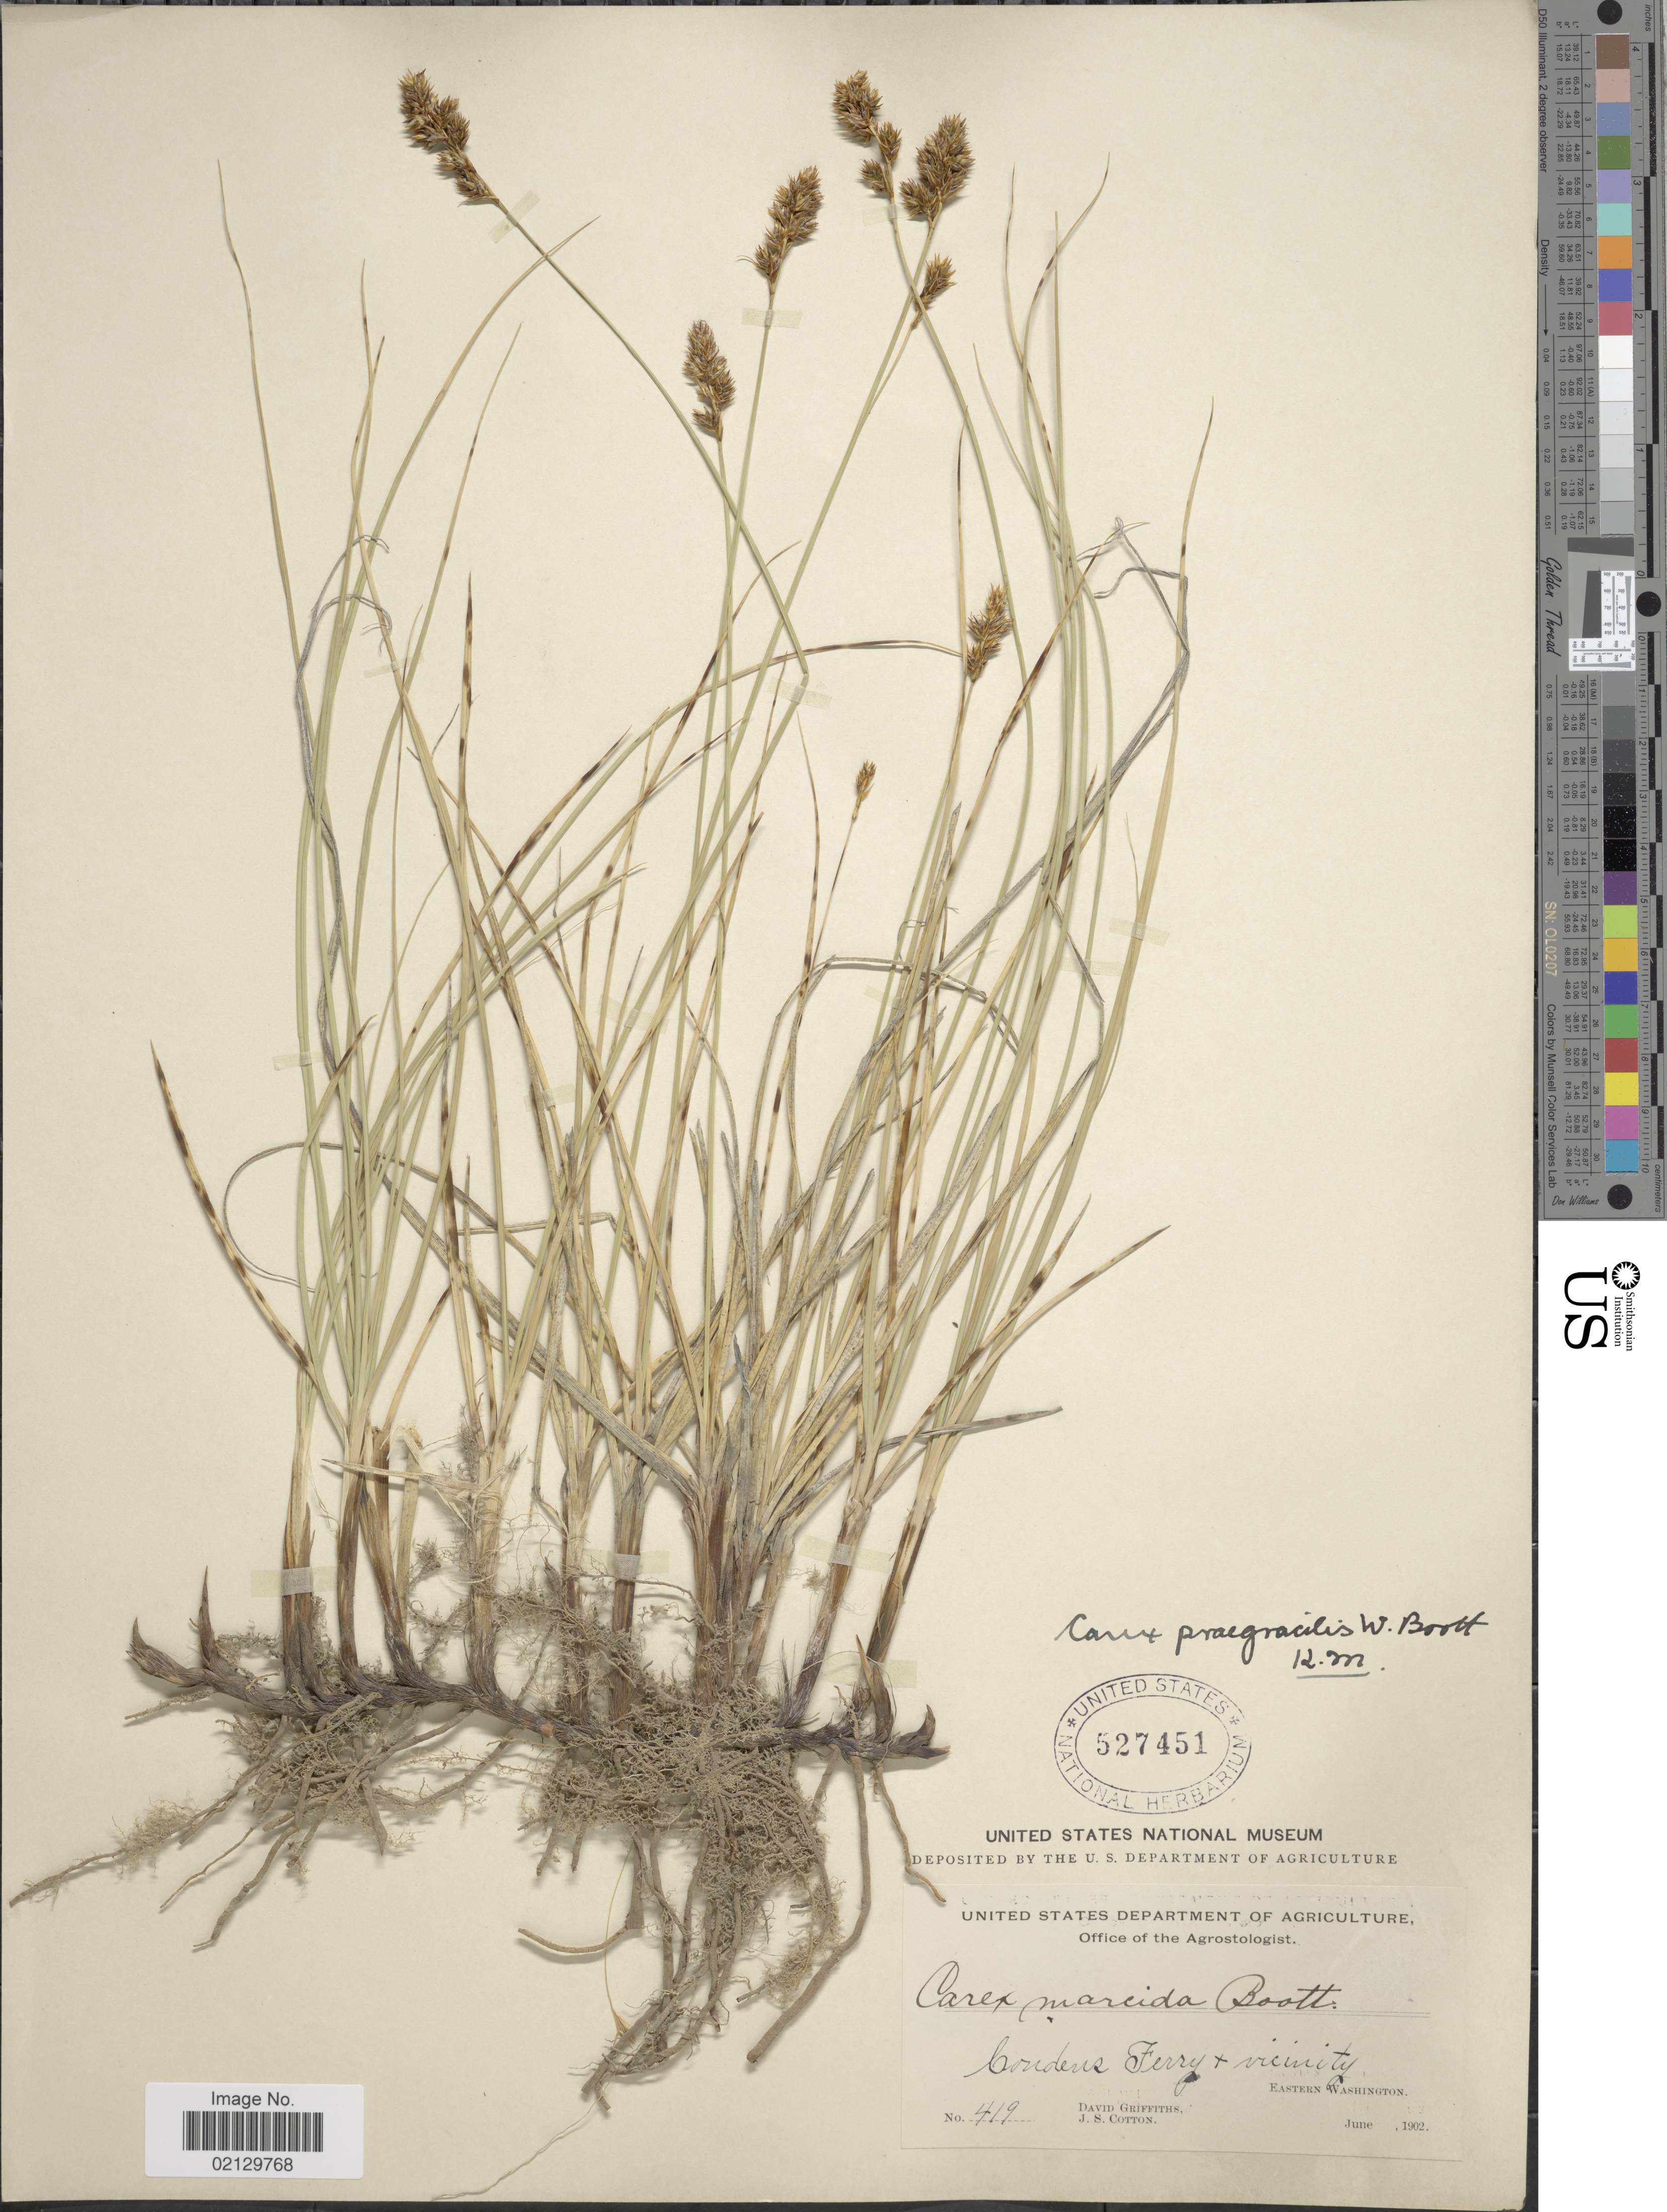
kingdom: Plantae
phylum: Tracheophyta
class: Liliopsida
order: Poales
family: Cyperaceae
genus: Carex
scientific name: Carex praegracilis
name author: W. Boott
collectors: D. Griffiths & J. S. Cotton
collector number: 419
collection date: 1902-06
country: United States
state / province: Washington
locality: Condens Ferry & vicinity, Eastern Washington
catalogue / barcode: US 527451